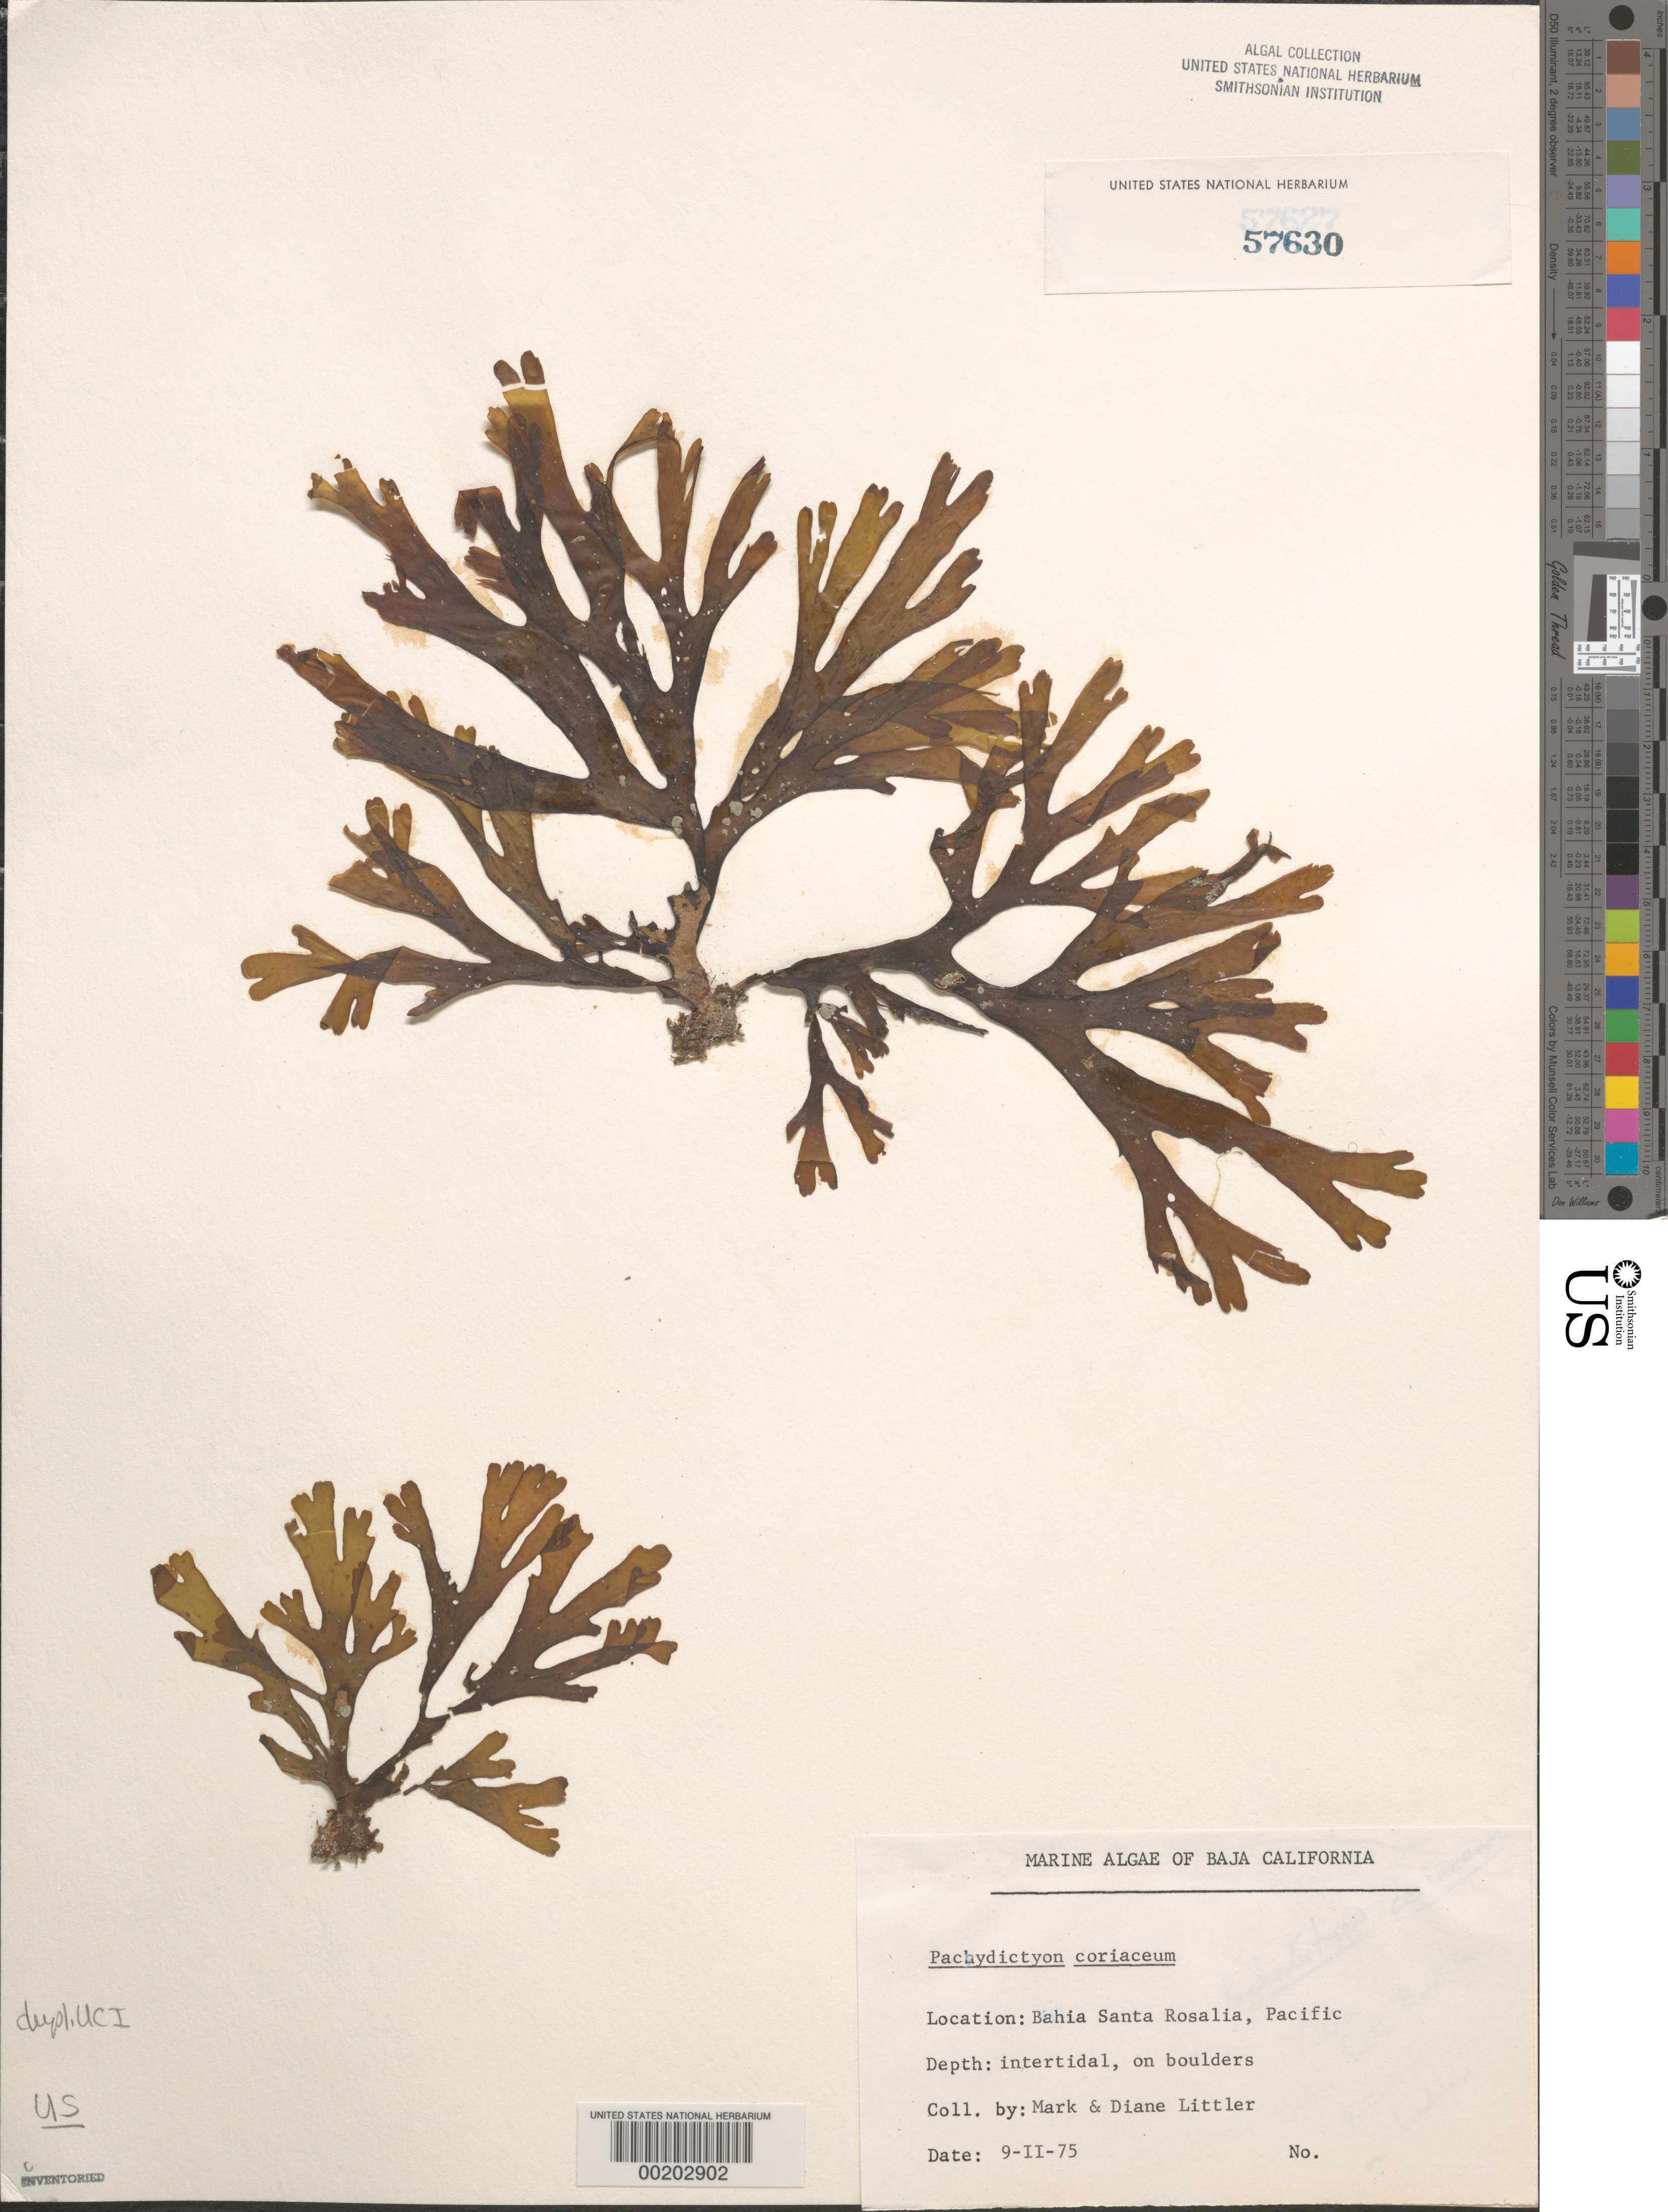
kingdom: Chromista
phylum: Ochrophyta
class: Phaeophyceae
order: Dictyotales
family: Dictyotaceae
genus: Pachydictyon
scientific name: Pachydictyon coriaceum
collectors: M. M. Littler & D. S. Littler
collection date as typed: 09 Feb 1975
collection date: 1975-02-09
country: Mexico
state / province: Baja California Sur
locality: Bahia Santa Rosalia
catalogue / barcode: US 57630